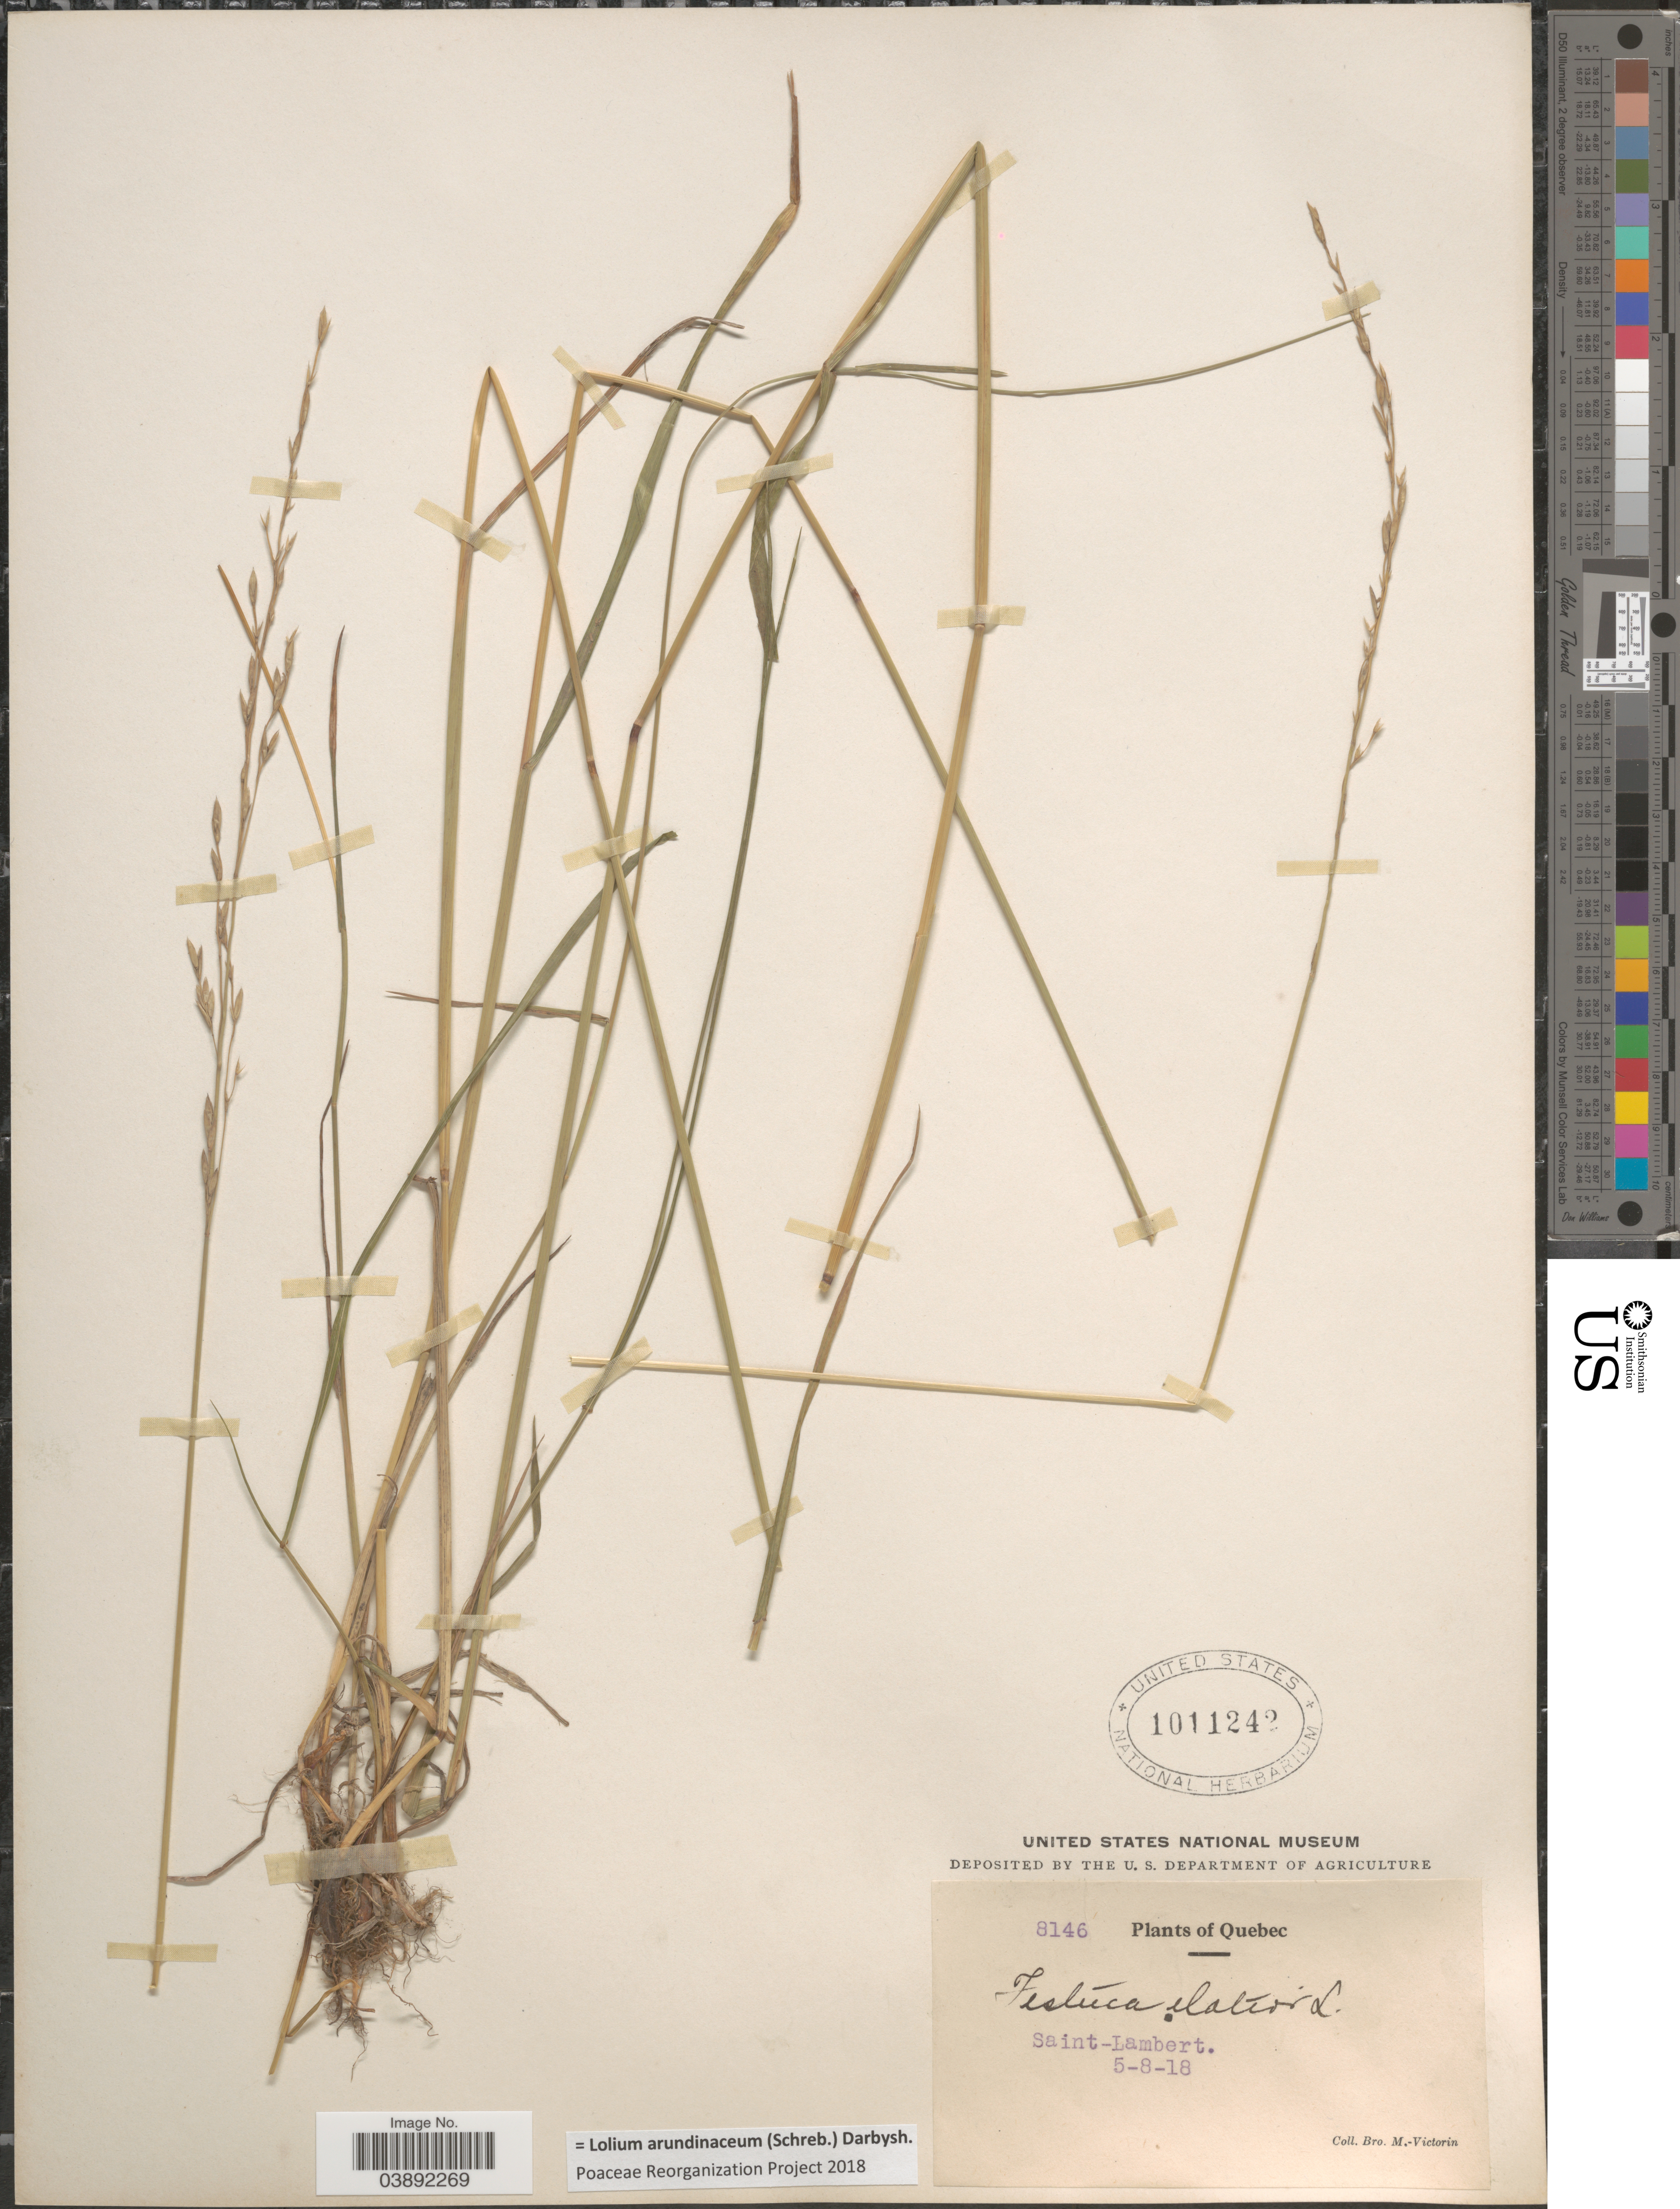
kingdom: Plantae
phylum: Tracheophyta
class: Liliopsida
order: Poales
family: Poaceae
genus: Lolium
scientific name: Lolium arundinaceum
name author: (Schreb.) Darbysh.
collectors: Fr. Marie-Victorin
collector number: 8146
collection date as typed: Transcribed d/m/y: 5/8/18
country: Canada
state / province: Quebec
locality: Saint-Lambert.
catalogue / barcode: US 1011242